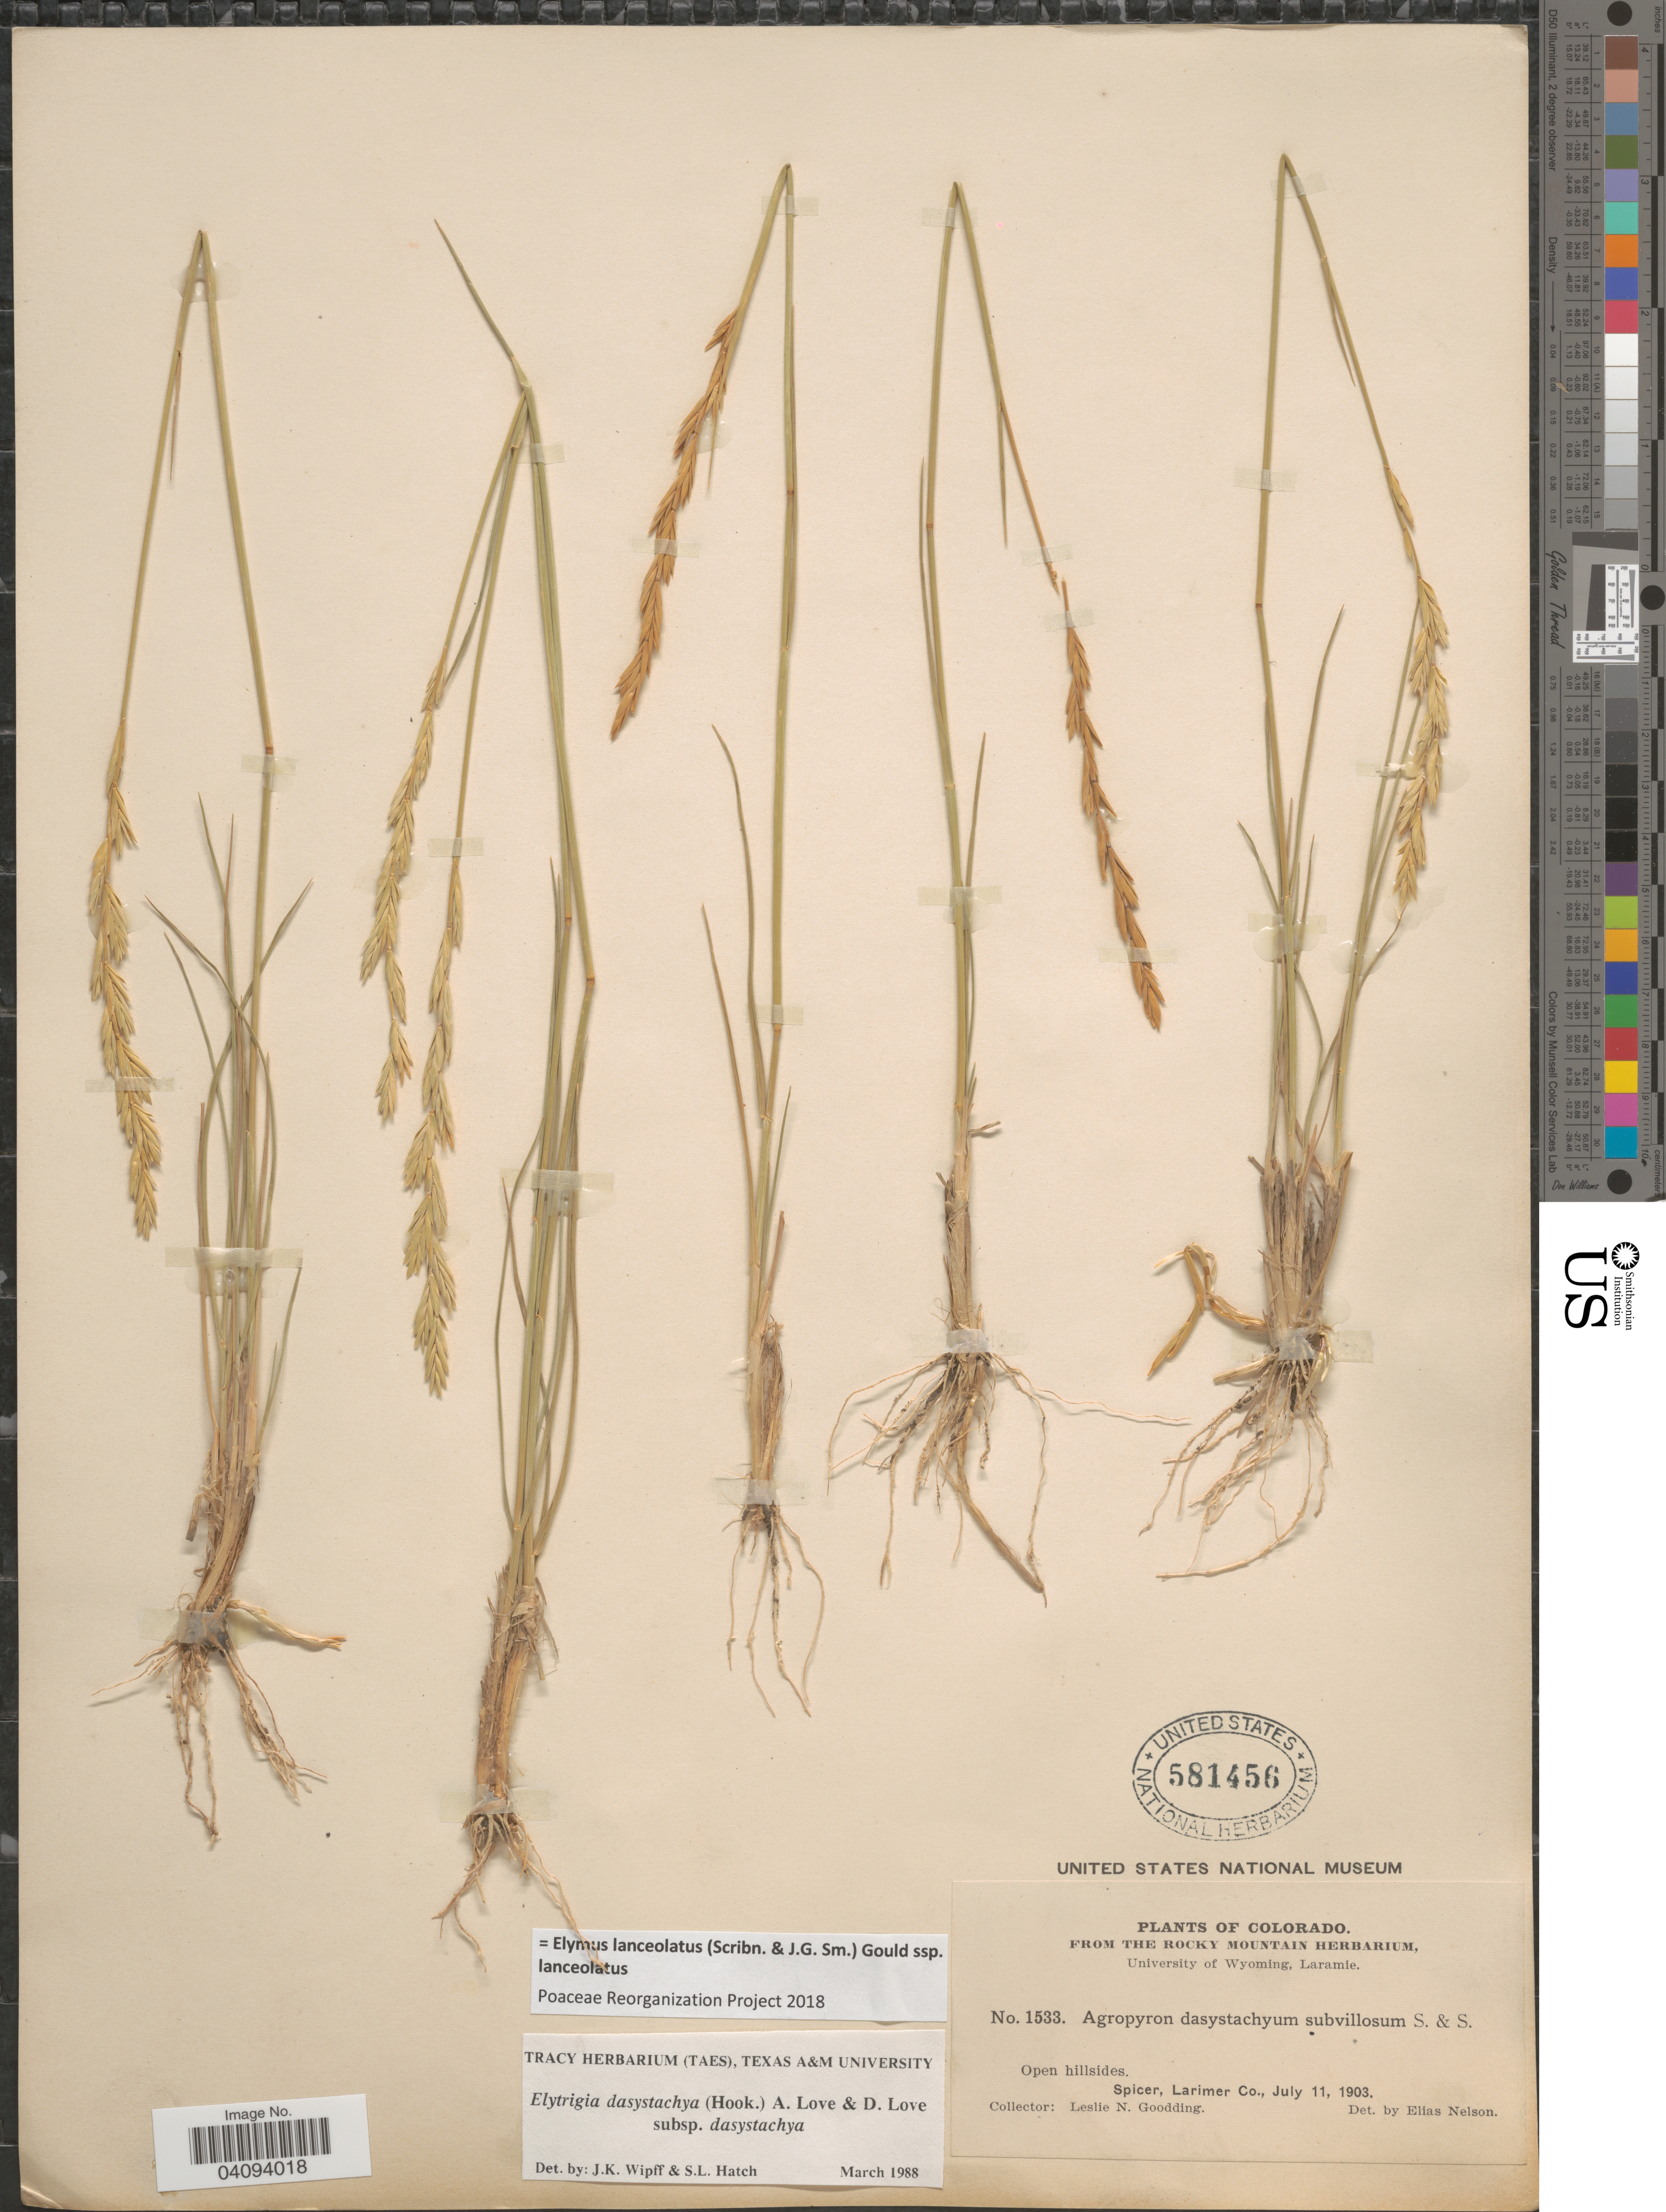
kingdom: Plantae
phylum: Tracheophyta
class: Liliopsida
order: Poales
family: Poaceae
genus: Elymus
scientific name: Elymus lanceolatus subsp. lanceolatus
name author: (Scribn. & J.G. Sm.) Gould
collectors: L. N. Goodding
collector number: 1533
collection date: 1903-07-11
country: United States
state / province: Colorado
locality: Spicer, Larimer Co.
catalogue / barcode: US 581456